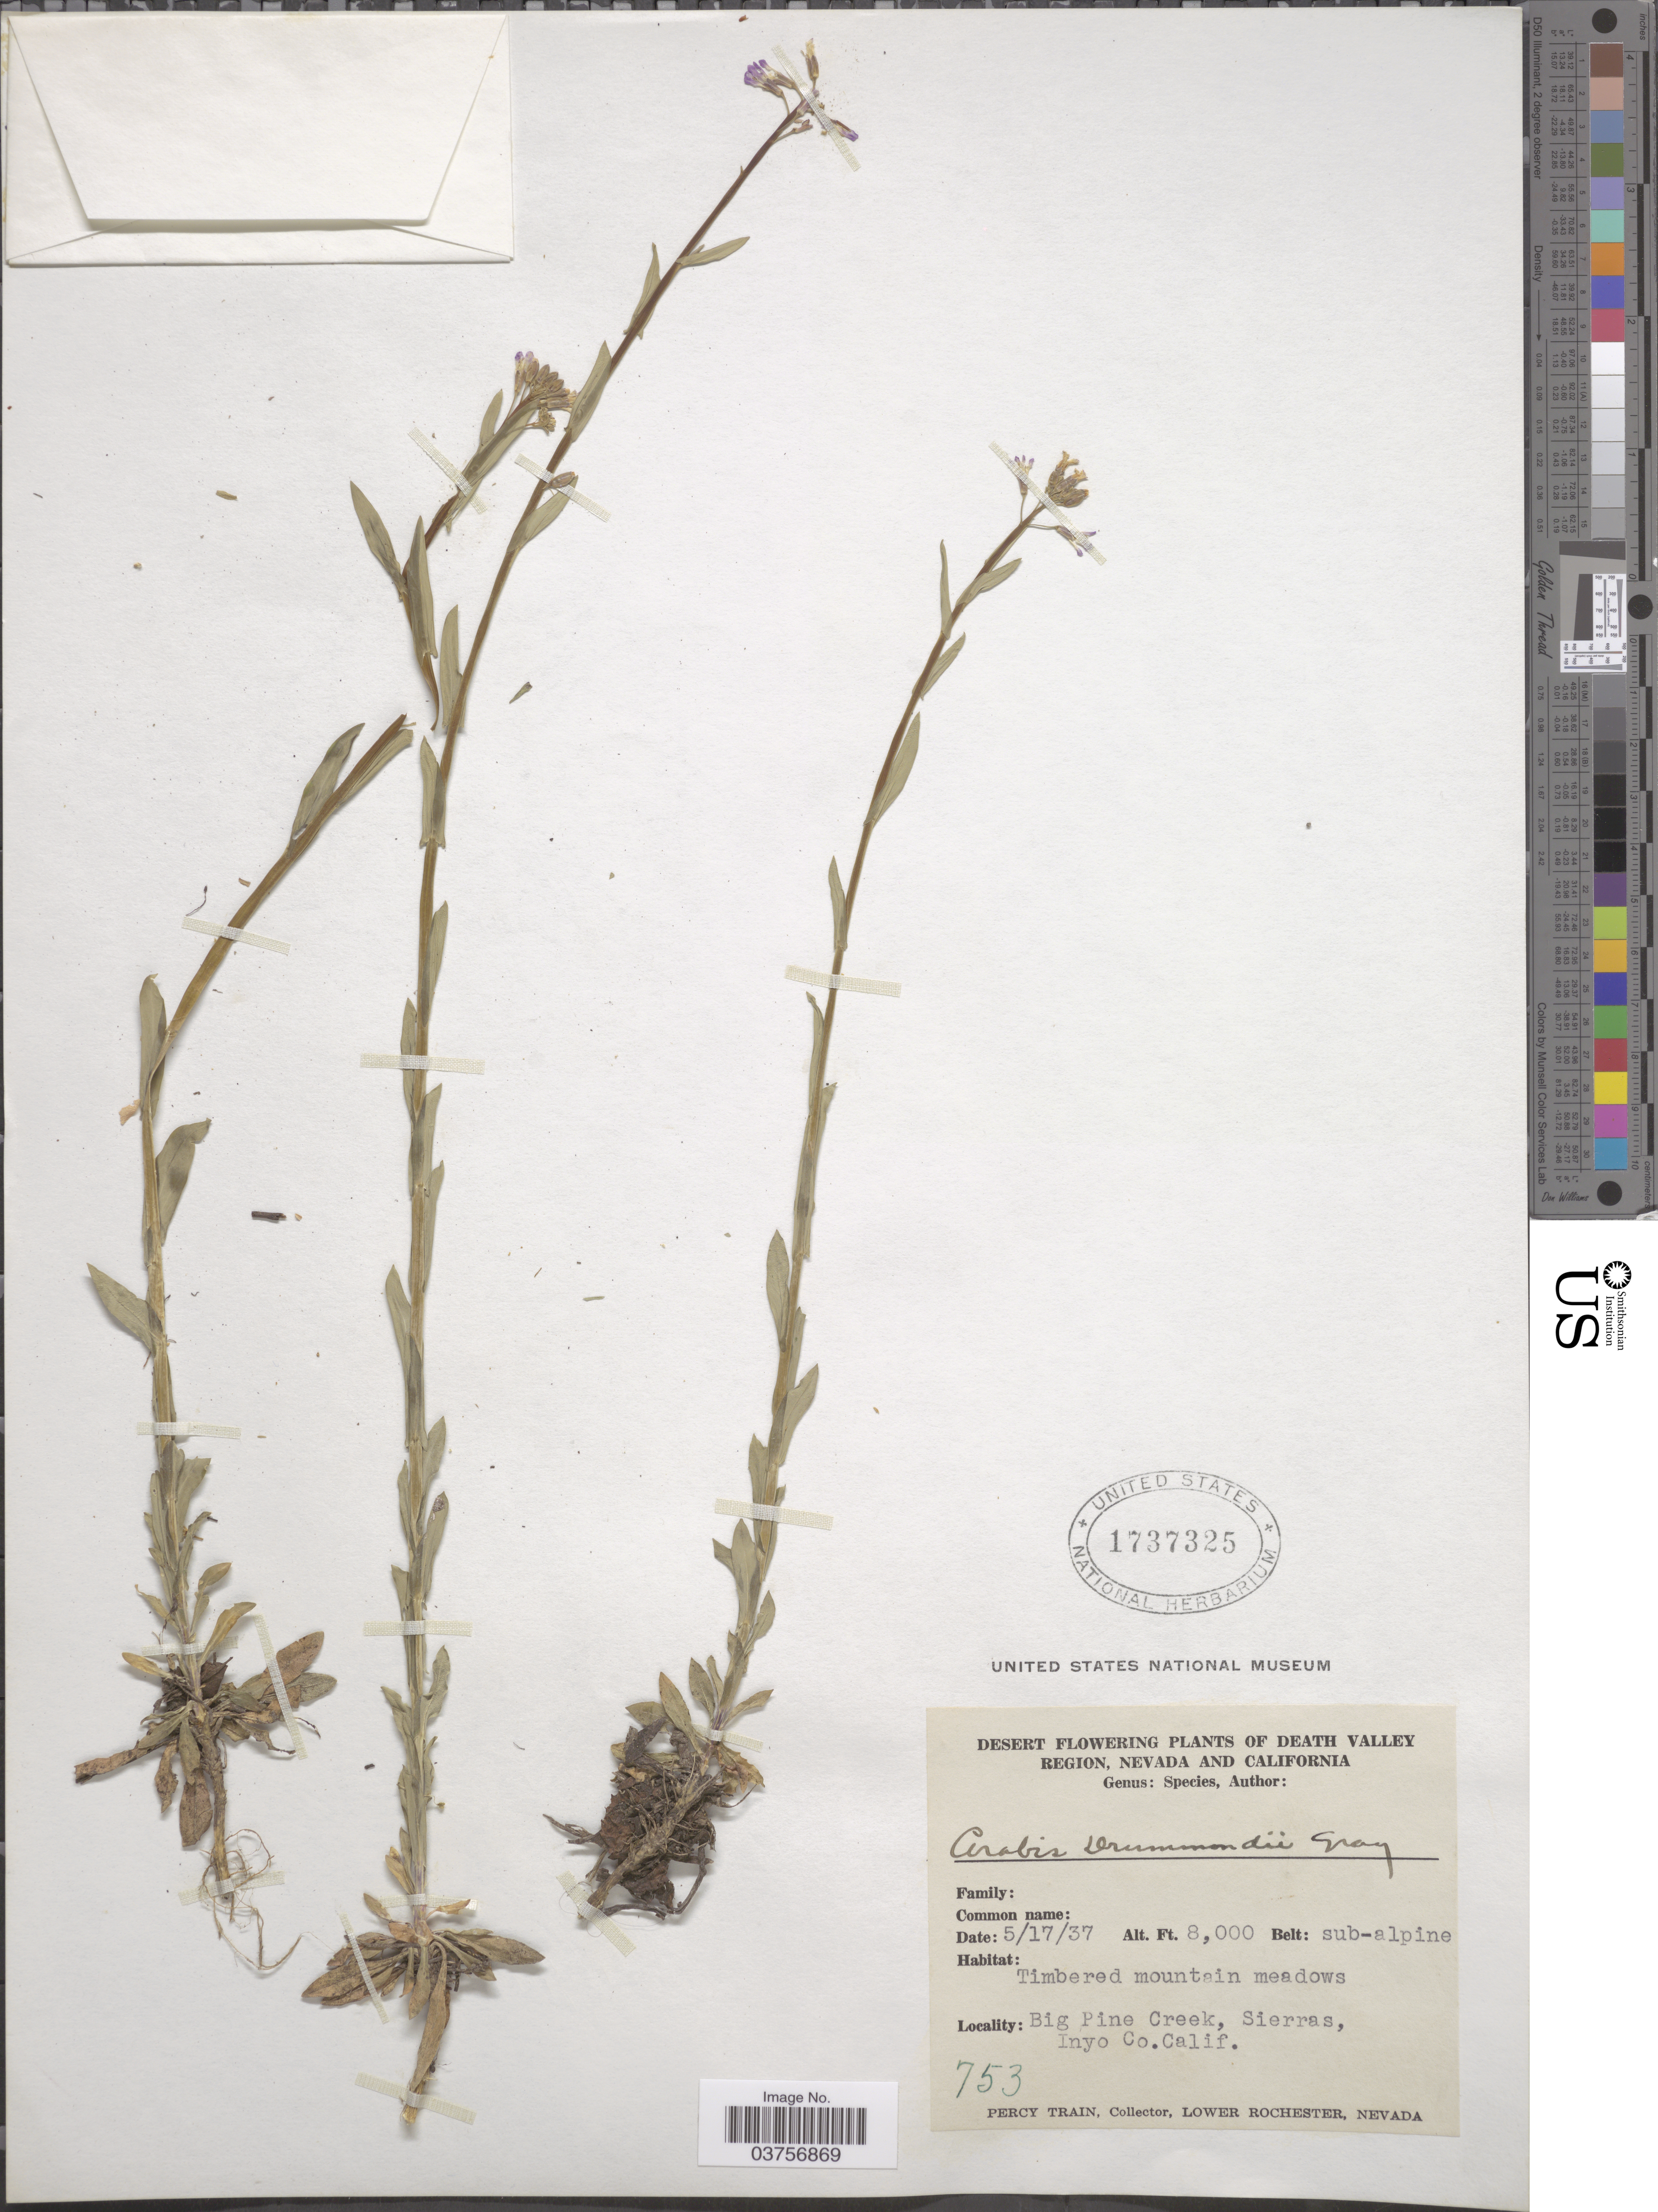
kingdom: Plantae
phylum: Tracheophyta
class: Magnoliopsida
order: Brassicales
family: Brassicaceae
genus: Arabis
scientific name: Arabis drummondii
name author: A. Gray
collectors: P. Train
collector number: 753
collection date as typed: Transcribed d/m/y: 17/5/37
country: United States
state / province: California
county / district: Inyo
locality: Death Valley Region. Timbered mountain meadows. Big Pine Creek, Sierras, Inyo Co.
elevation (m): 2438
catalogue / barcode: US 1737325